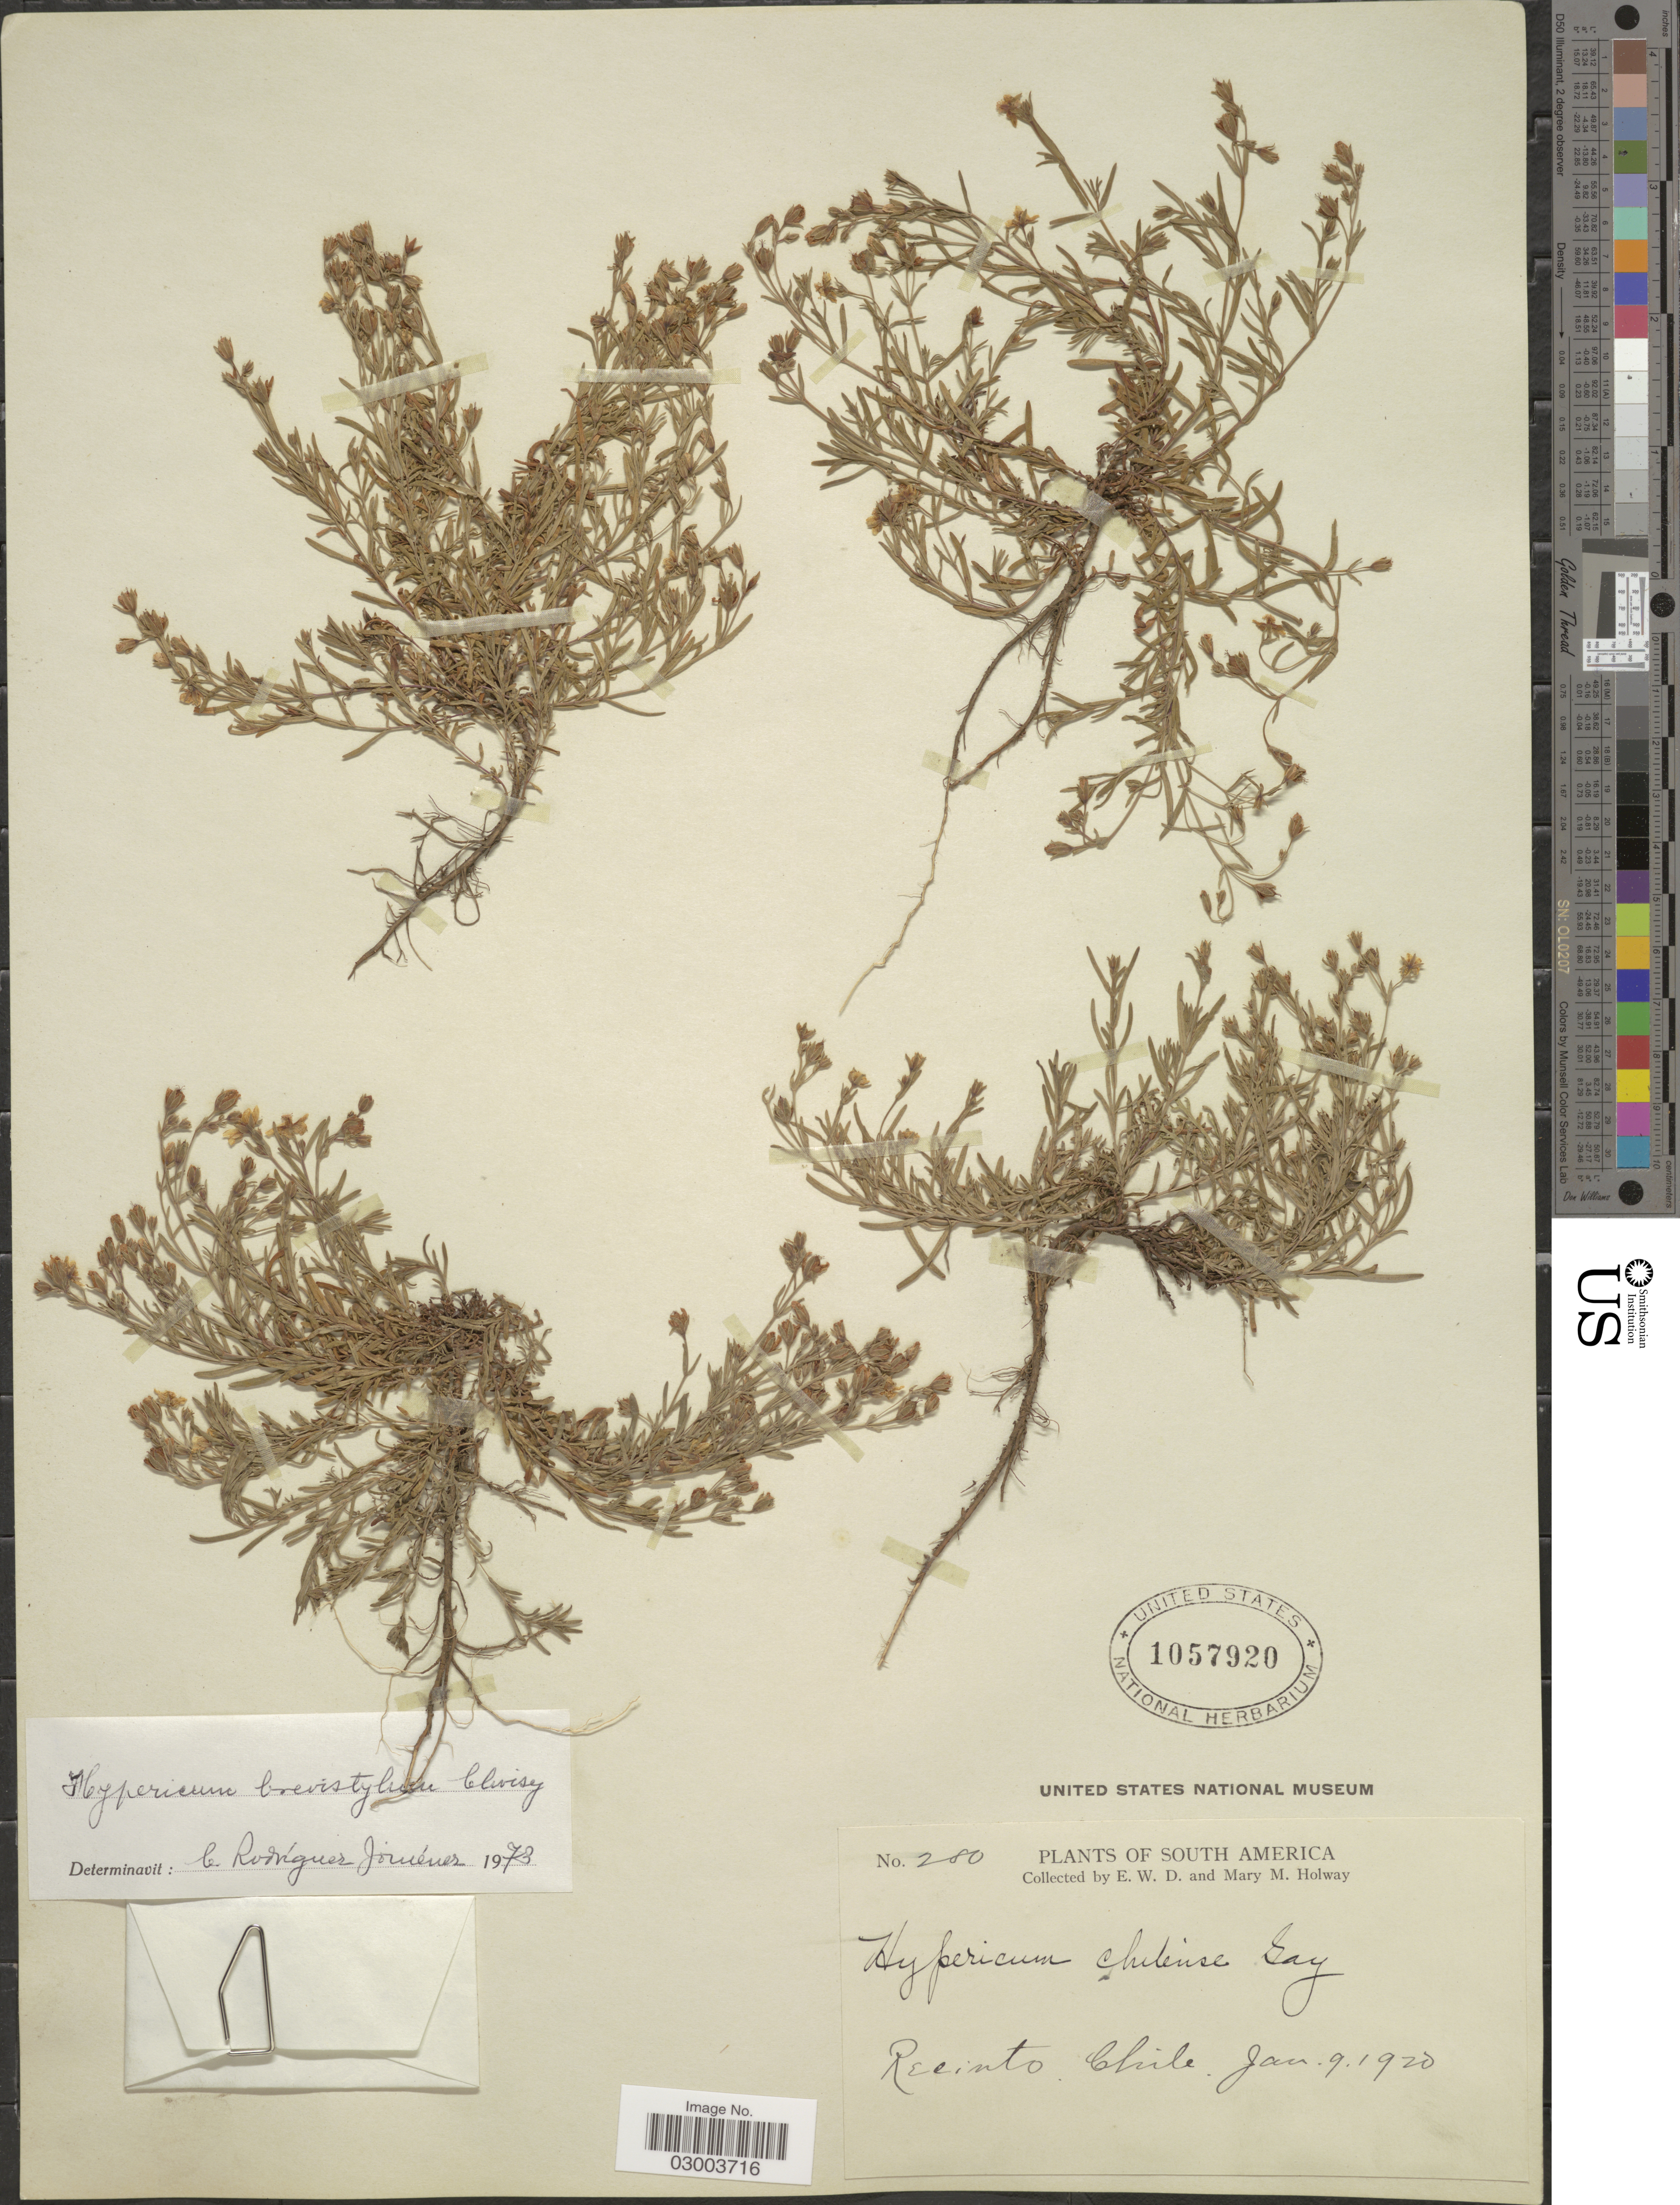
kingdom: Plantae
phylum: Tracheophyta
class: Magnoliopsida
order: Malpighiales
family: Hypericaceae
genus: Hypericum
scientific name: Hypericum caespitosum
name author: Cham. & Schltdl.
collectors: E. W. D. Holway & M. M. Holway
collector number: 280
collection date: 1920-01-09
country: Chile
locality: Recinto.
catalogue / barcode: US 1057920